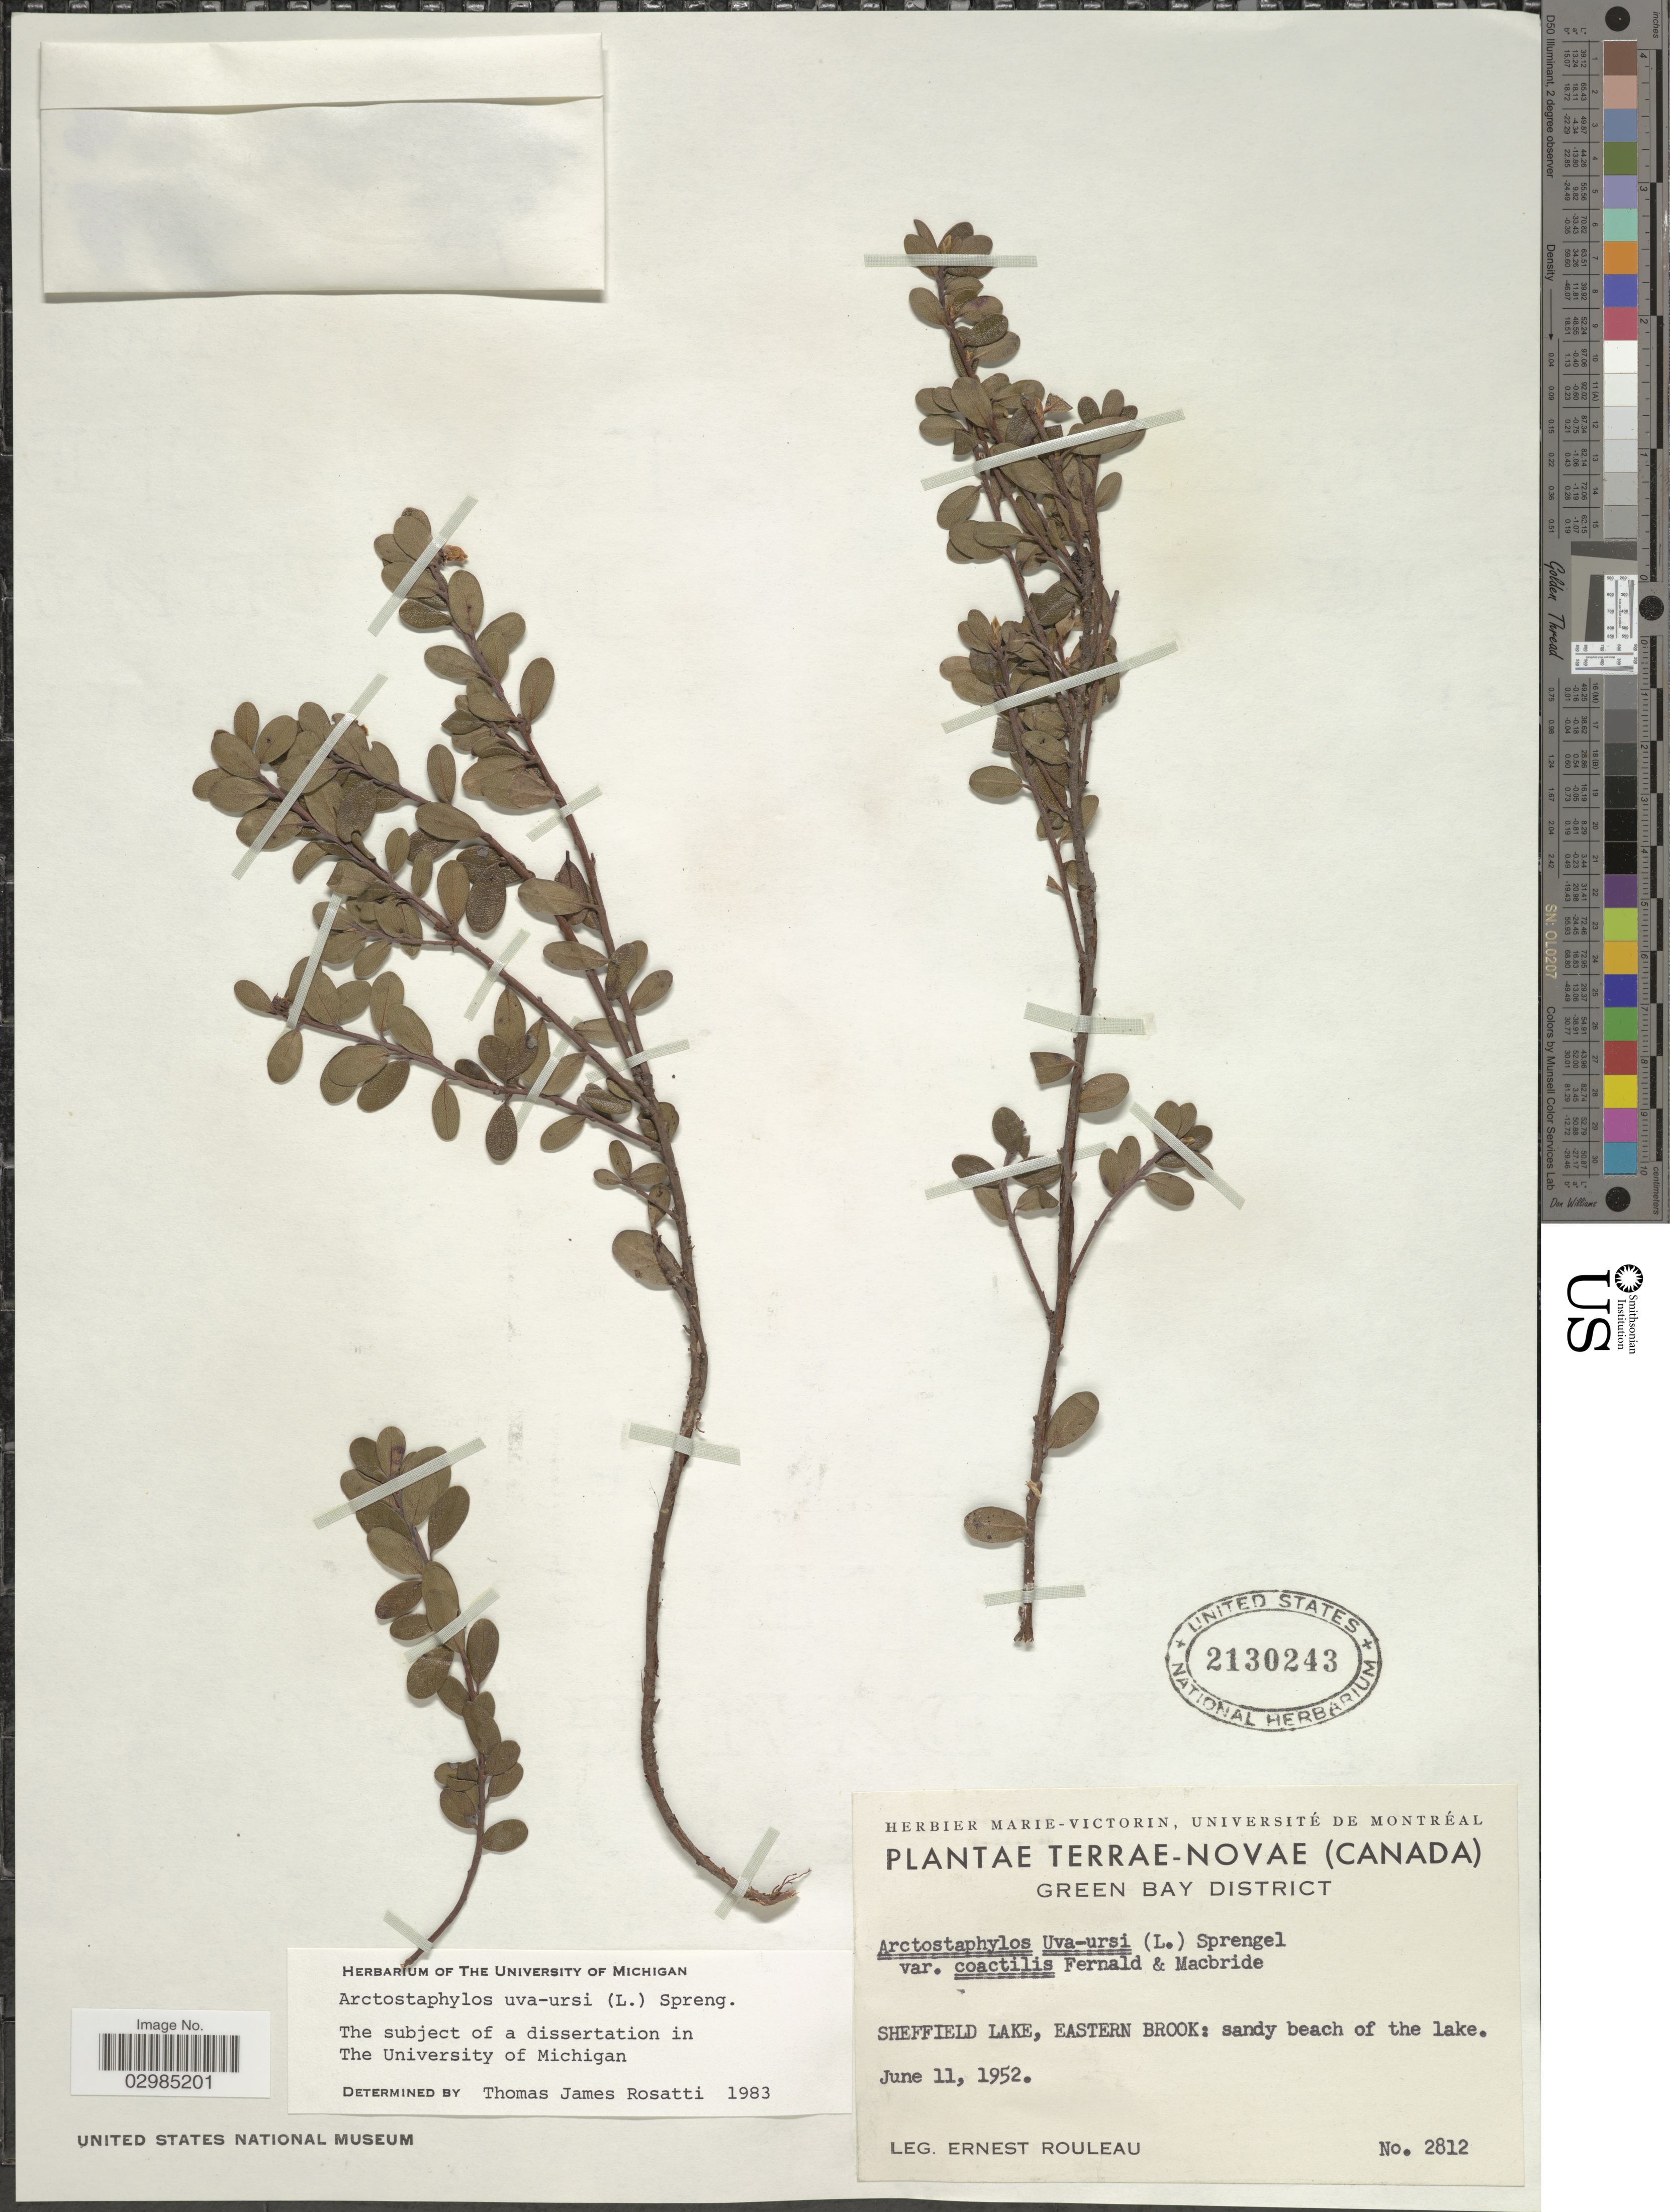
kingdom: Plantae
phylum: Tracheophyta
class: Magnoliopsida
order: Ericales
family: Ericaceae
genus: Arctostaphylos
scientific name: Arctostaphylos uva-ursi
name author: (L.) Spreng.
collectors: J. Rouleau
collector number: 2812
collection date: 1952-06-11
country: Canada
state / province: Newfoundland and Labrador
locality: Terrae-Novae. Green Bay District. Sheffield Lake, Eastern Brook.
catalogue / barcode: US 2130243